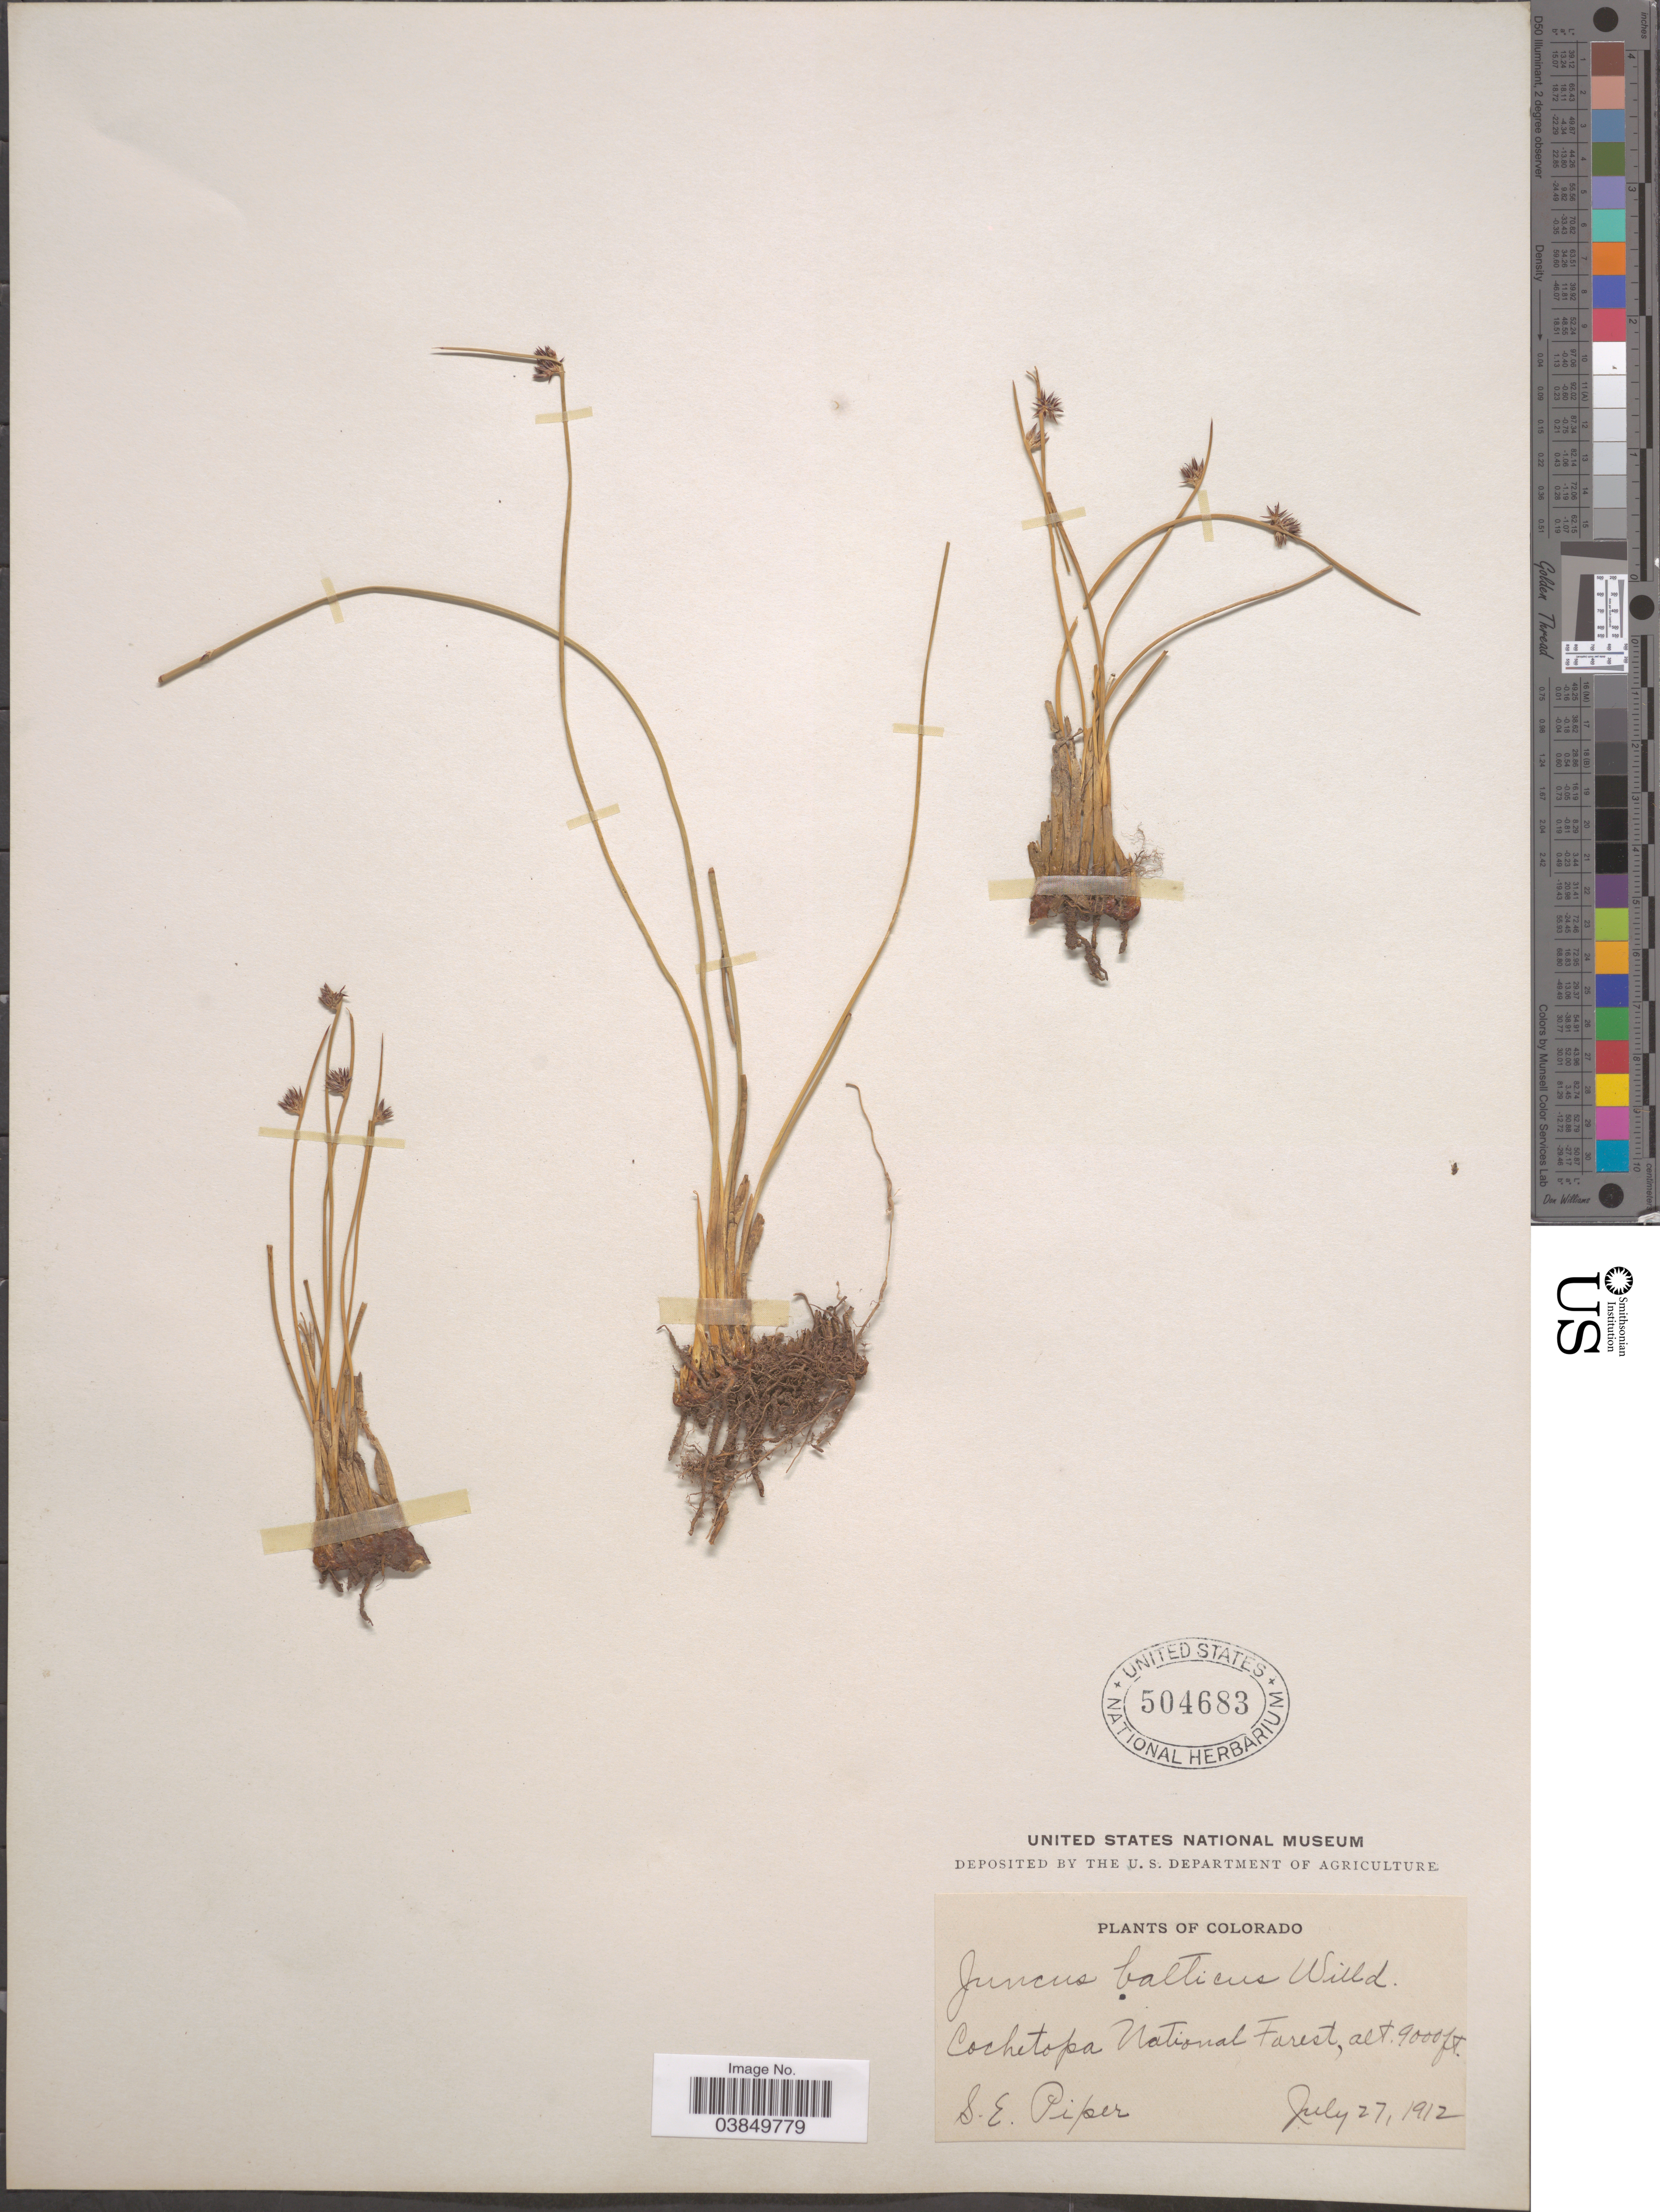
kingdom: Plantae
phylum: Tracheophyta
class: Liliopsida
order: Poales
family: Juncaceae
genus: Juncus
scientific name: Juncus balticus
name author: Willd.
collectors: S. Piper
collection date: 1912-07-27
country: United States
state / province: Colorado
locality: Cochetopa National Forest.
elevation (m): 2743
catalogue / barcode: US 504683